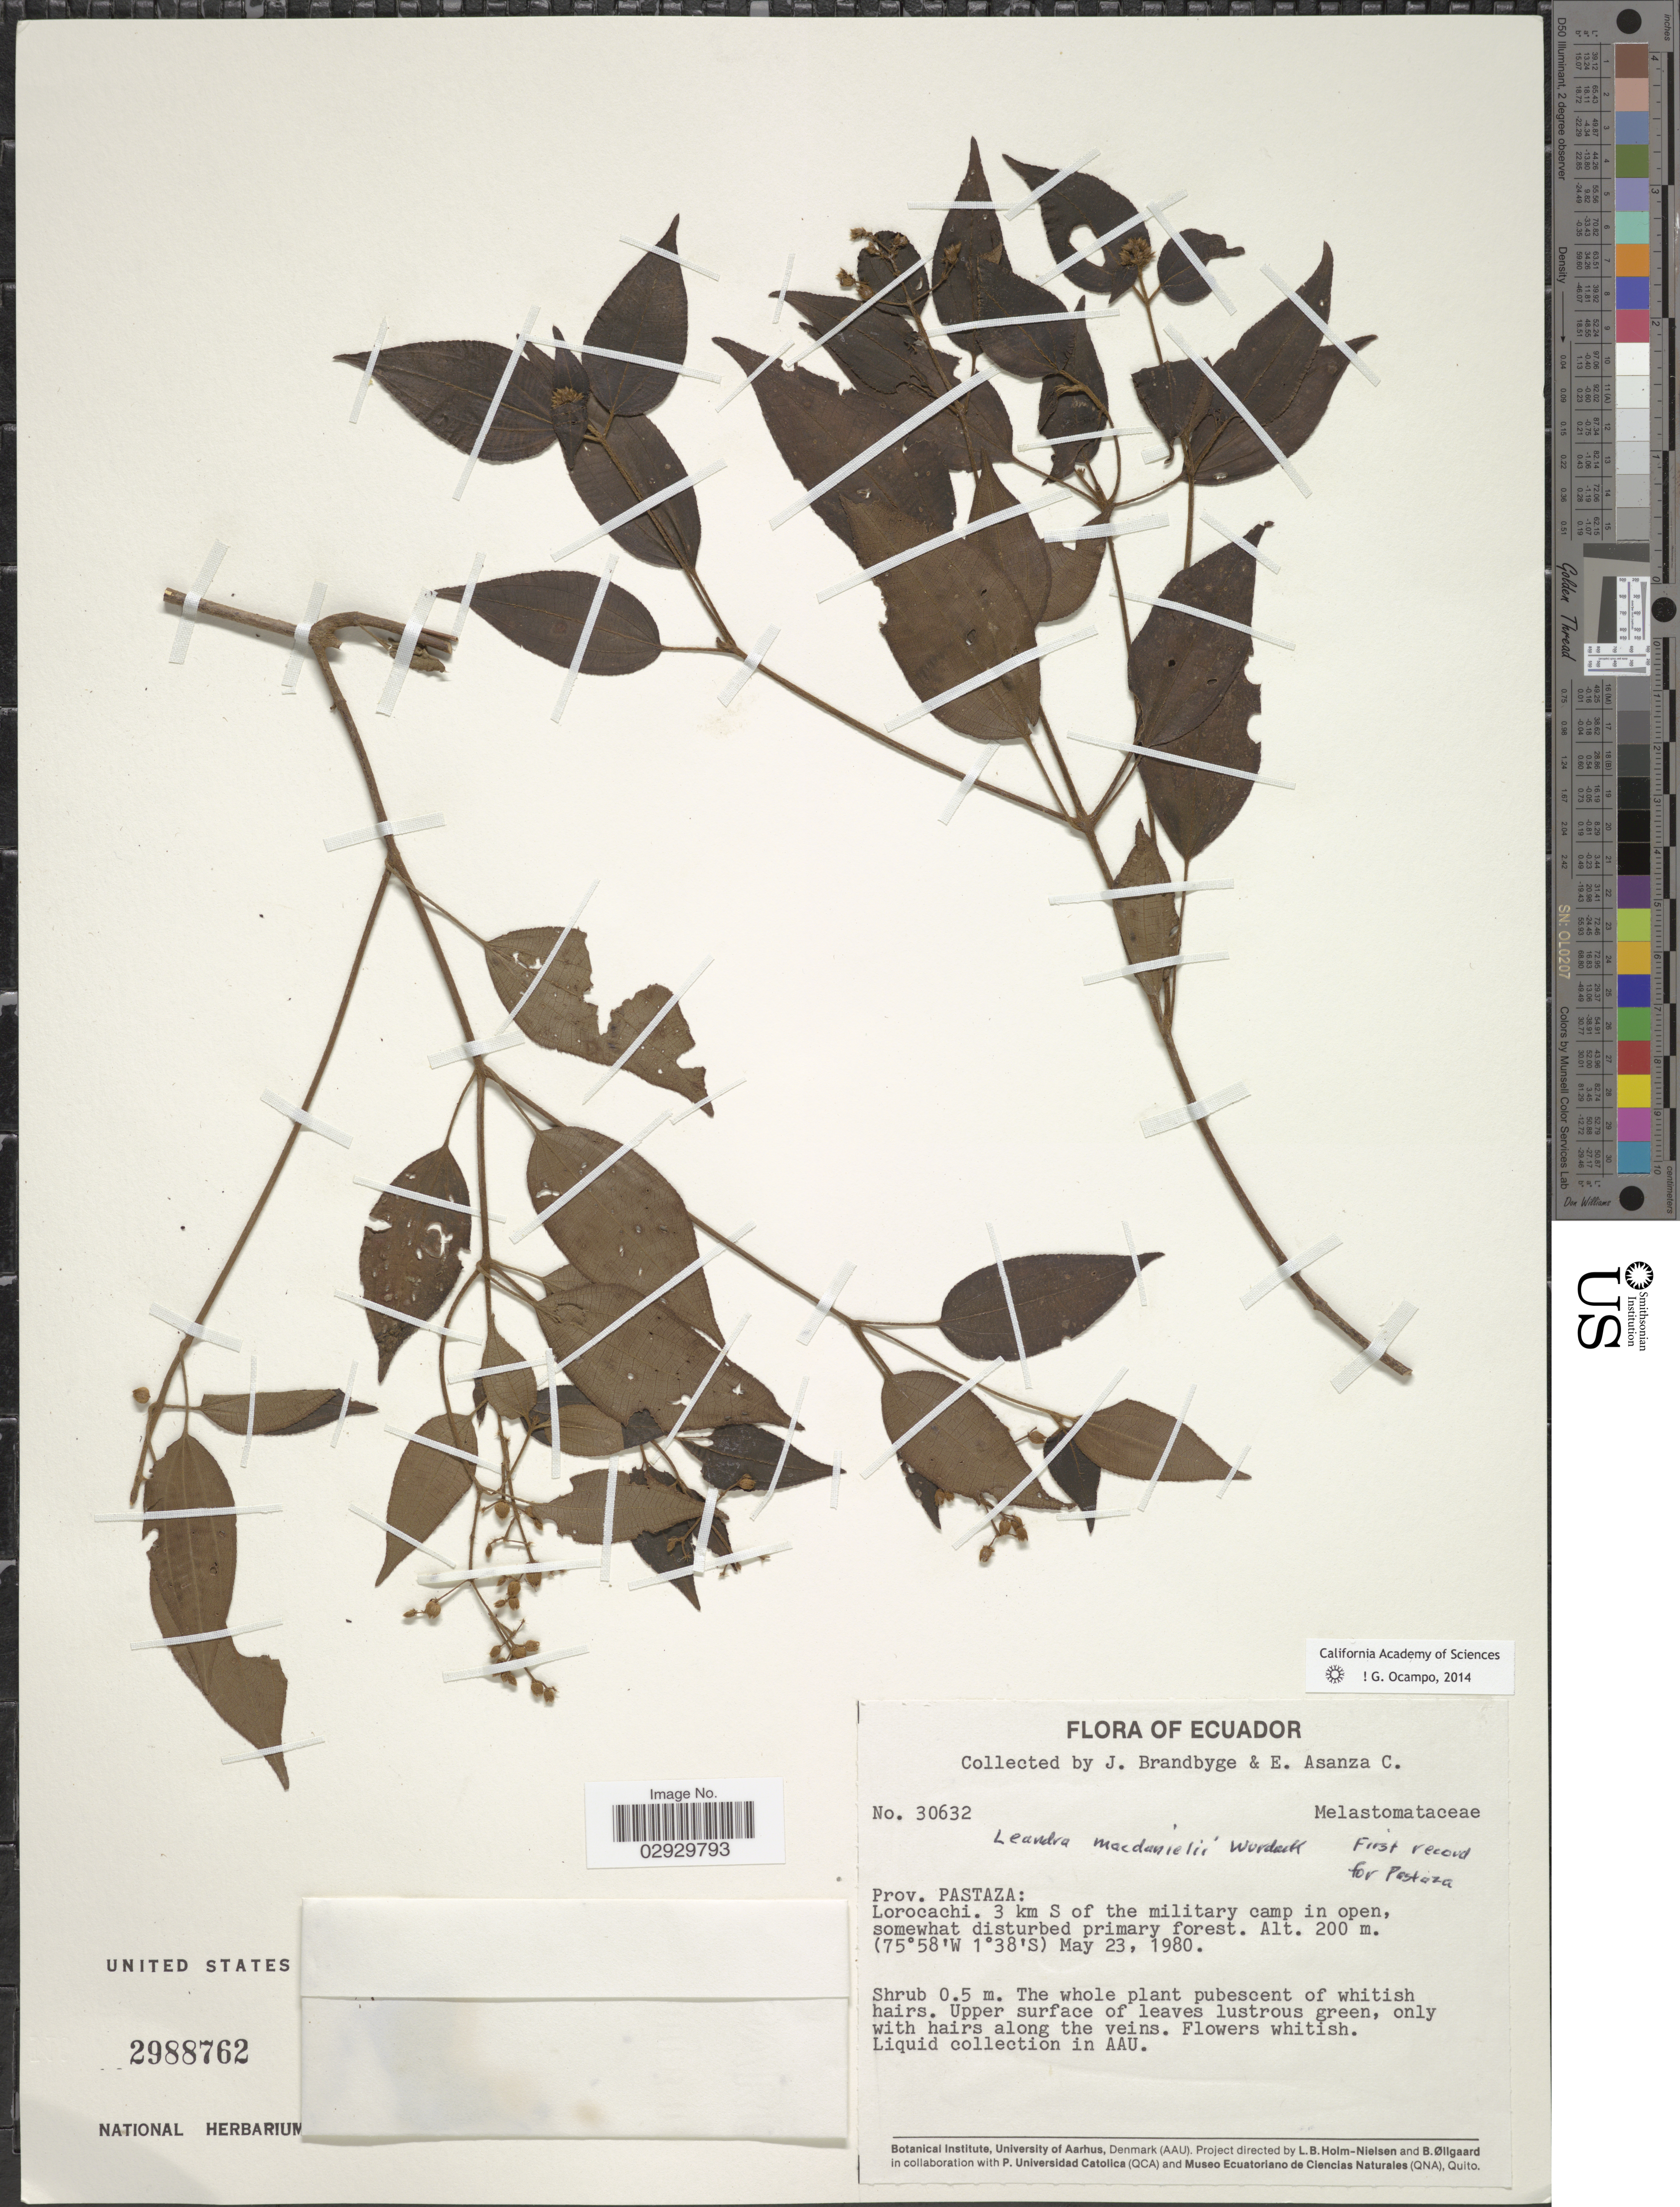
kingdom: Plantae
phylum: Tracheophyta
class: Magnoliopsida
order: Myrtales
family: Melastomataceae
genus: Leandra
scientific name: Leandra macdanielii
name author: Wurdack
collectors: J. Brandbyge & E. Asanza C.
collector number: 30632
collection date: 1980-05-23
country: Ecuador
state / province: Pastaza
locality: Lorocachi. 3 km S of the military camp.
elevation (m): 200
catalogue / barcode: US 2988762